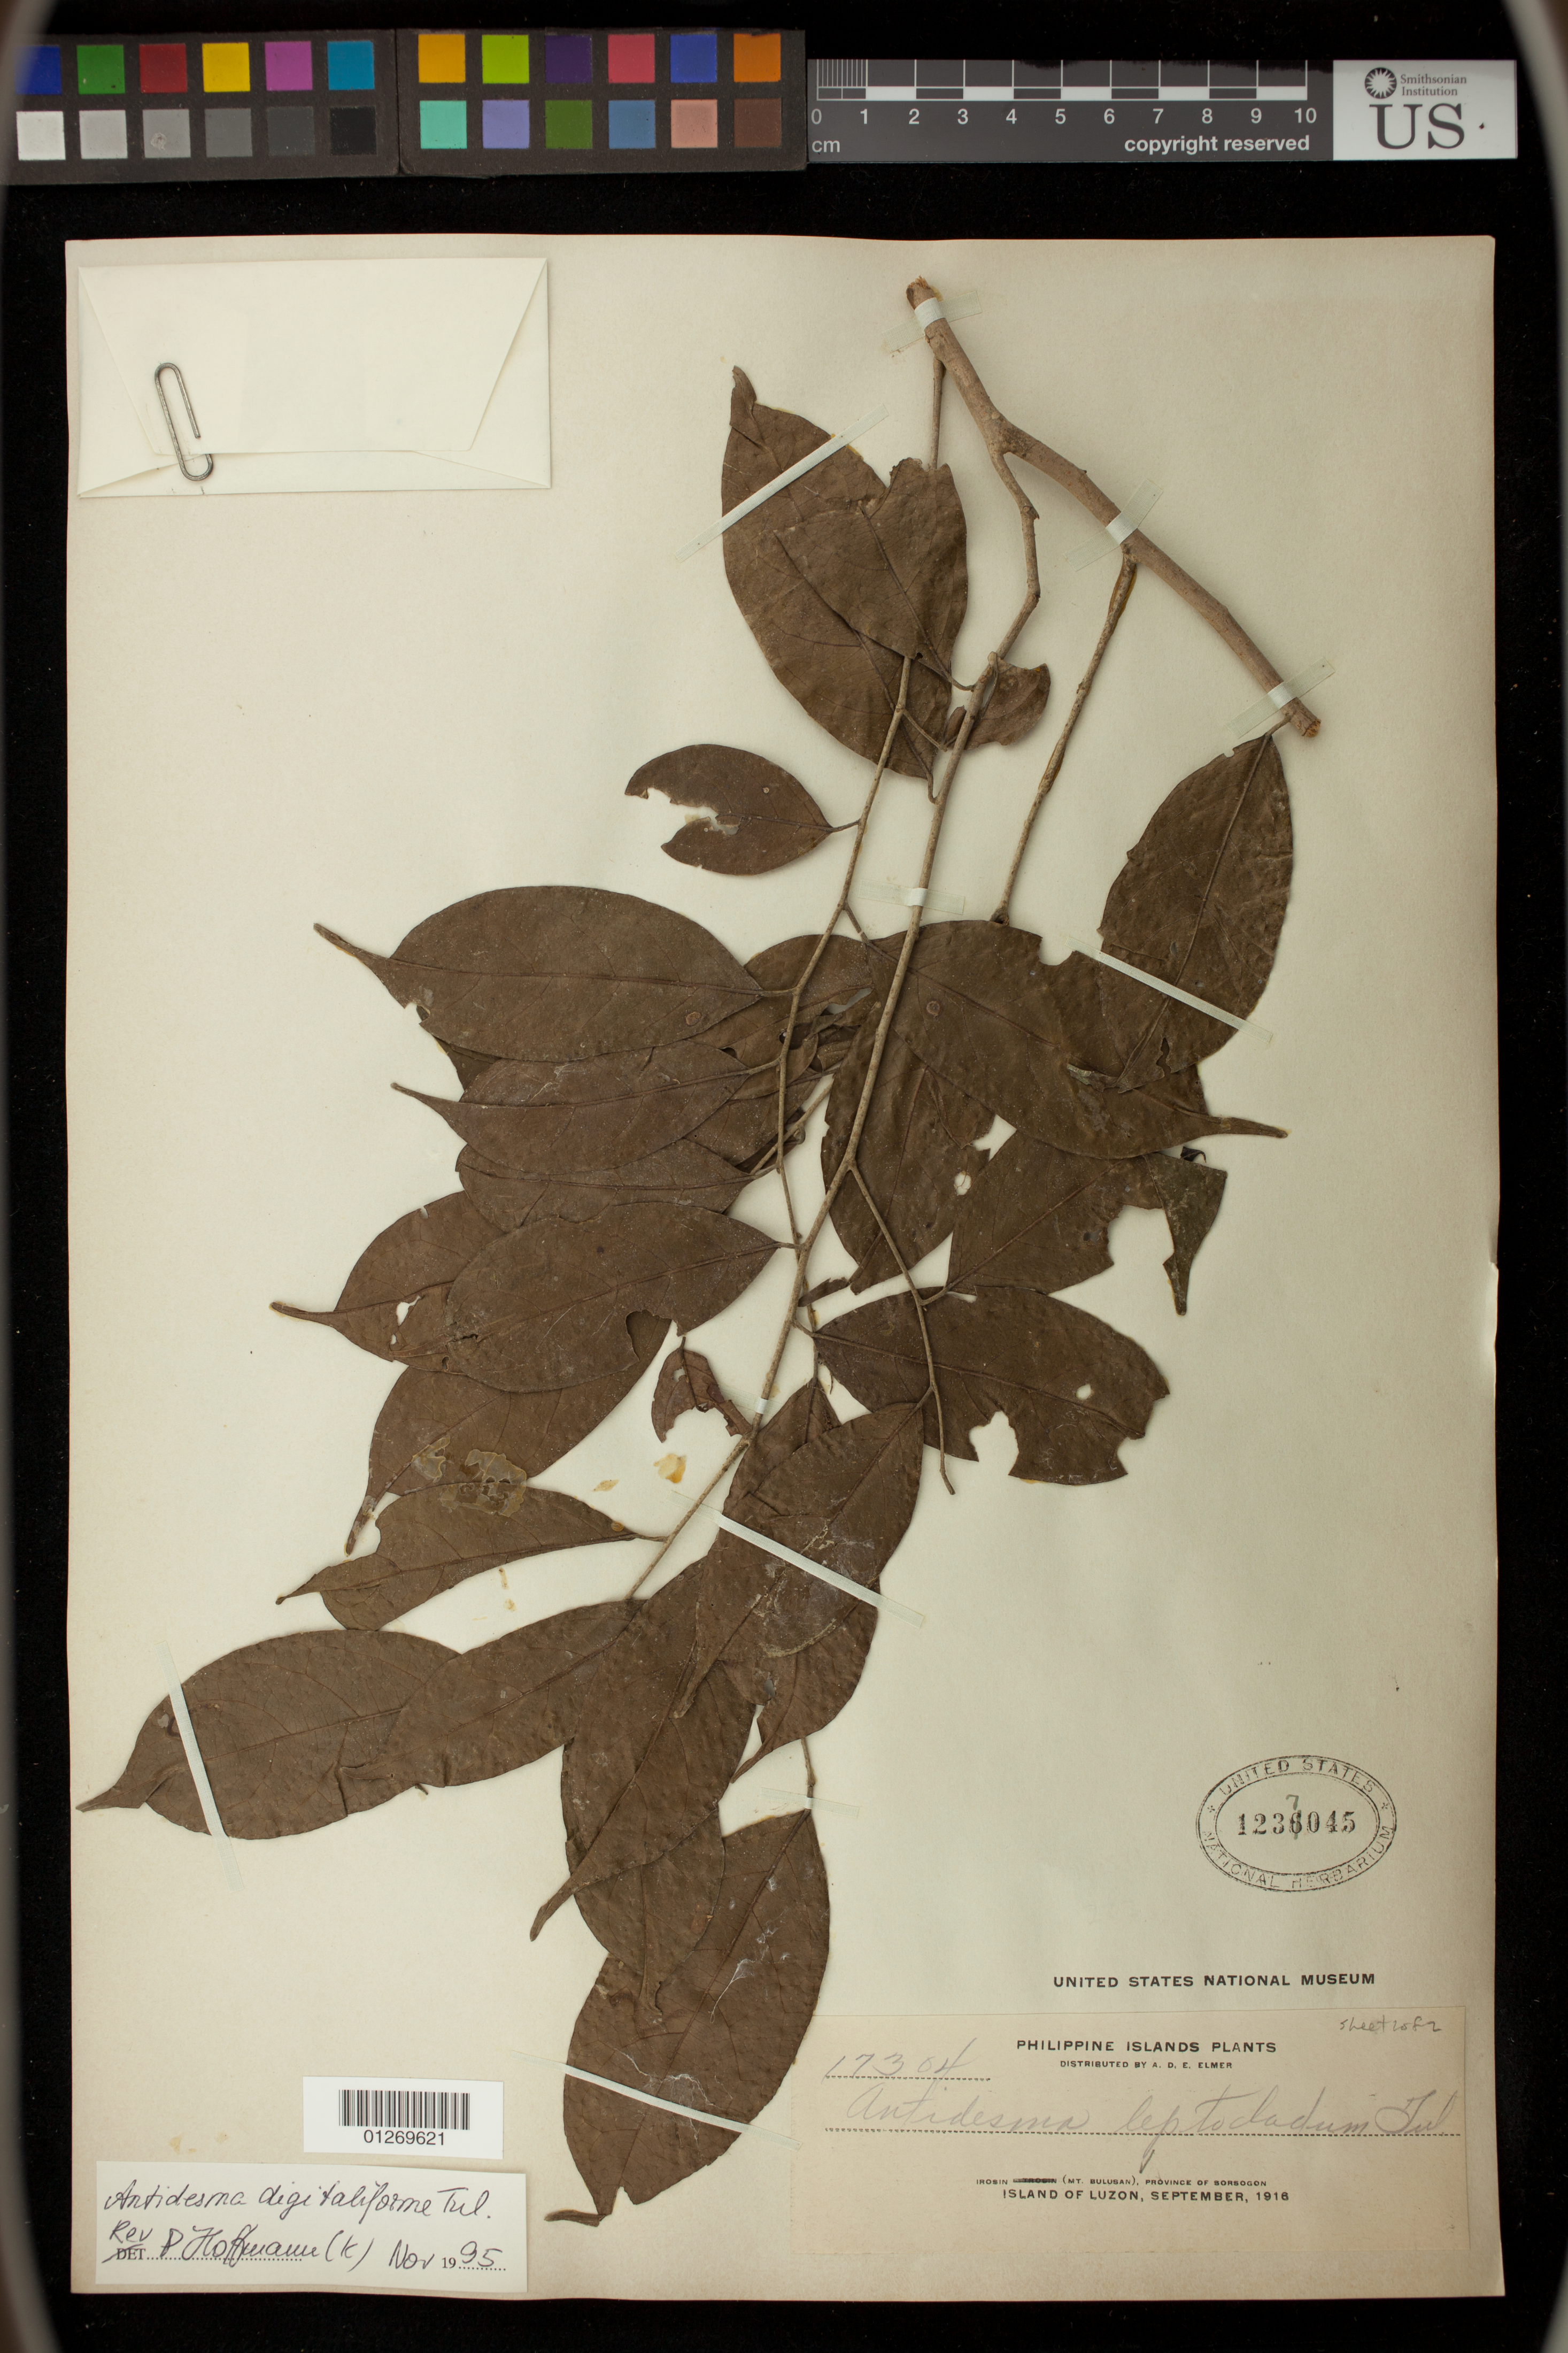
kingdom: Plantae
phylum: Tracheophyta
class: Magnoliopsida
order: Malpighiales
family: Phyllanthaceae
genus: Antidesma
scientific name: Antidesma digitaliforme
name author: Tul.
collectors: A. D. E. Elmer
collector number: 17304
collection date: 1916-09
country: Philippines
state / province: Bicol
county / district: Sorsogon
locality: Irosin (Mt. Bulusan), Province of Sorsogon, Island of Luzon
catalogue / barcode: US 1237045